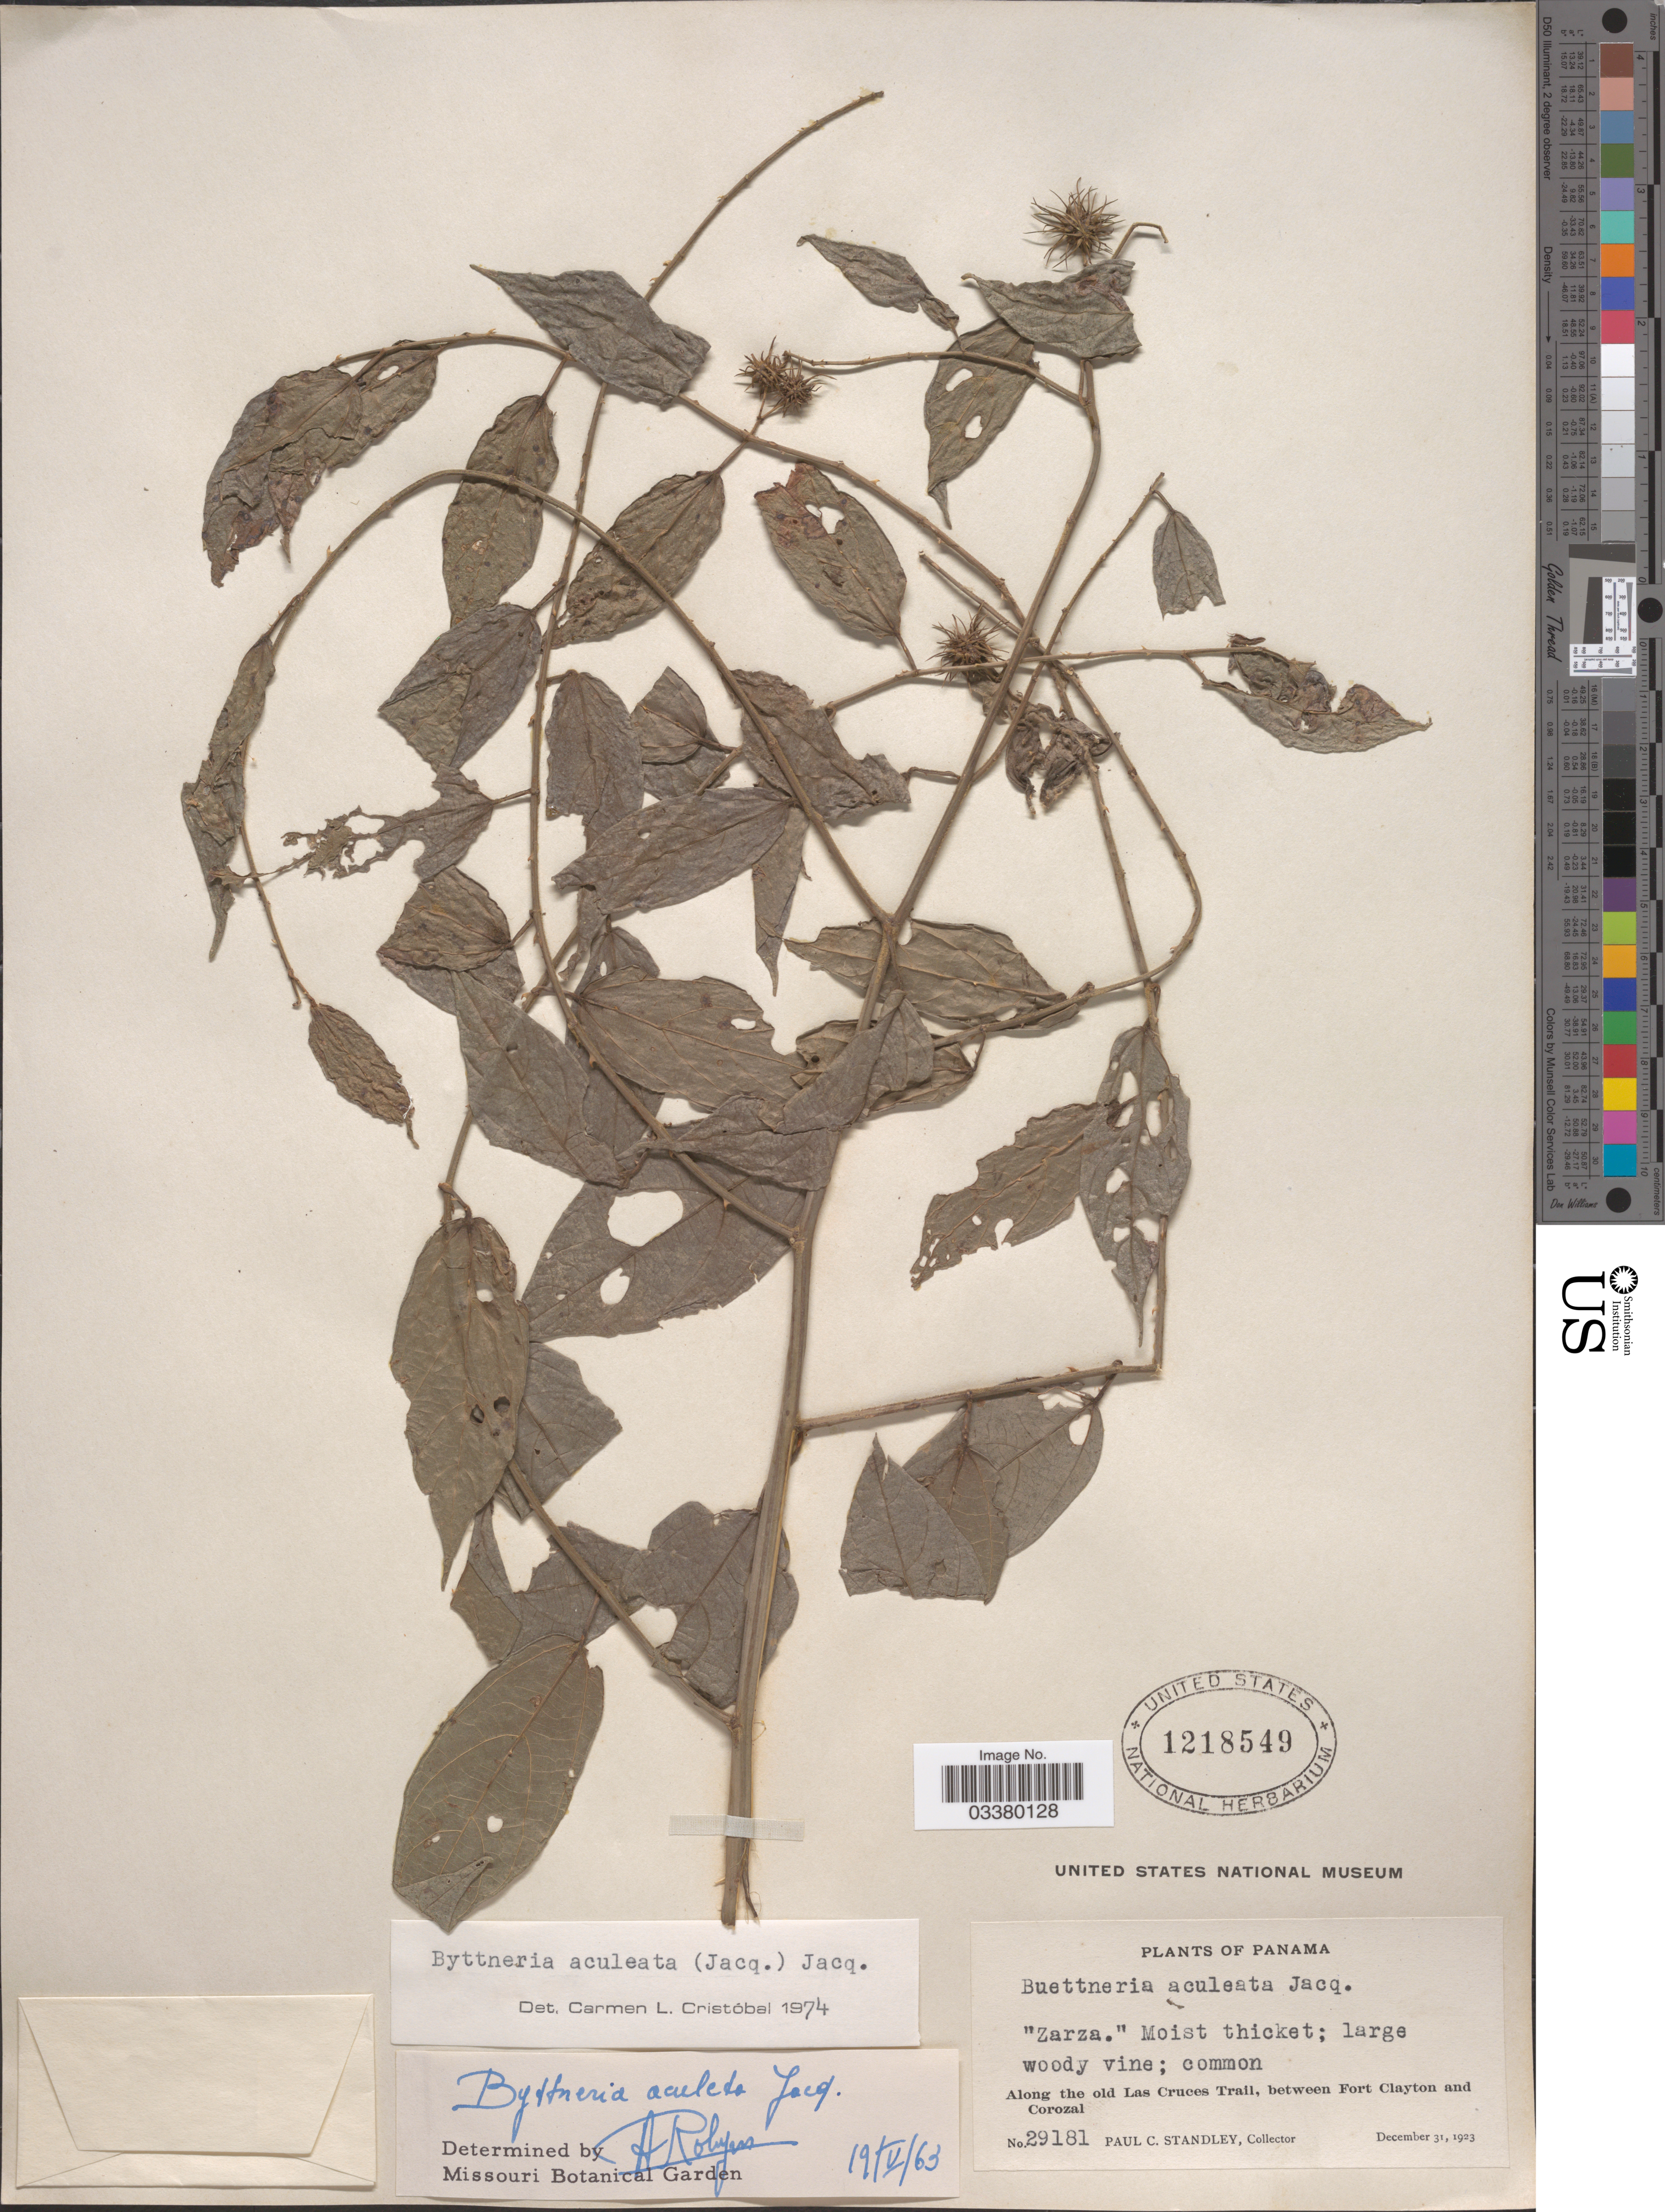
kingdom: Plantae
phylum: Tracheophyta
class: Magnoliopsida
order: Malvales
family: Malvaceae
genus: Byttneria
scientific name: Byttneria aculeata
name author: (Jacq.) Jacq.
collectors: P. C. Standley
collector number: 29181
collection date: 1923-12-31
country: Panama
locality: Along the old Las Cruces Trail, between Fort Clayton and Corozal.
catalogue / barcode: US 1218549